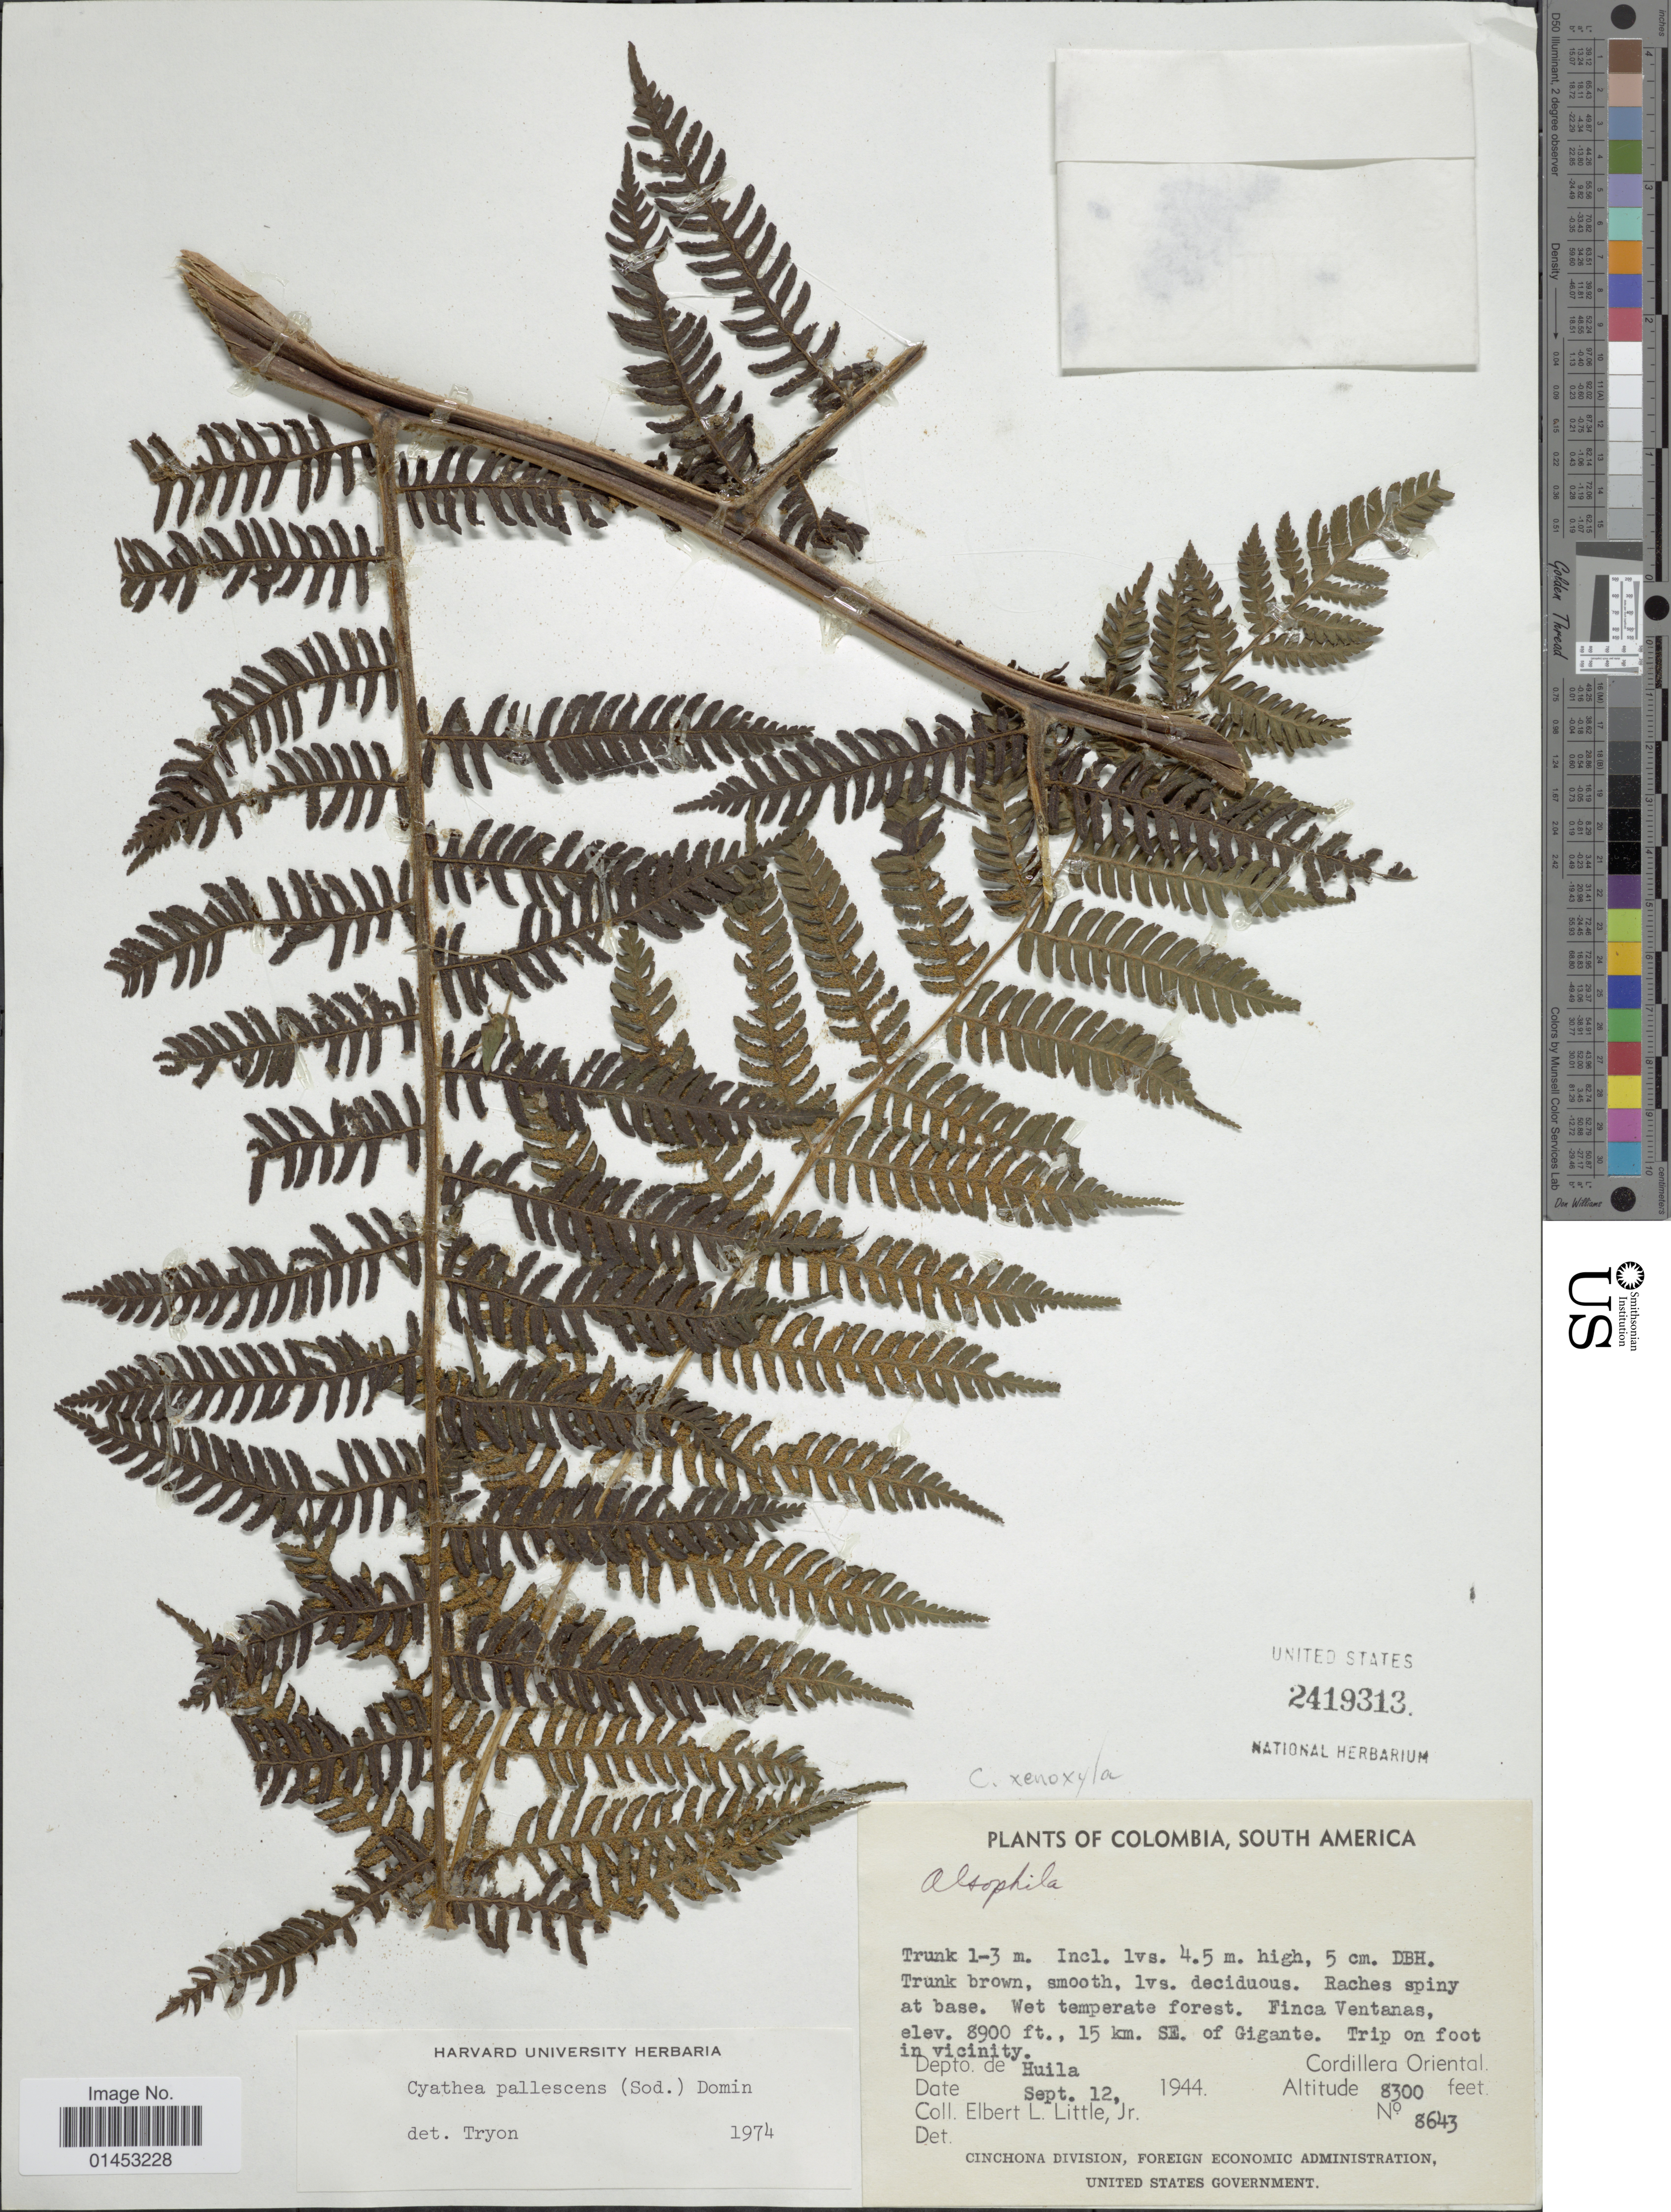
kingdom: Plantae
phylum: Tracheophyta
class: Polypodiopsida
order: Cyatheales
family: Cyatheaceae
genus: Cyathea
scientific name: Cyathea xenoxyla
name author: Lehnert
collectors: E. L. Little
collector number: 8643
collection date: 1944-09-12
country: Colombia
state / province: Huila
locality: South America, 15km SE of Gigante trip on foot in vicinity, Cordillera Oriental, Depto Huila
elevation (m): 2713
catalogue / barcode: US 2419313